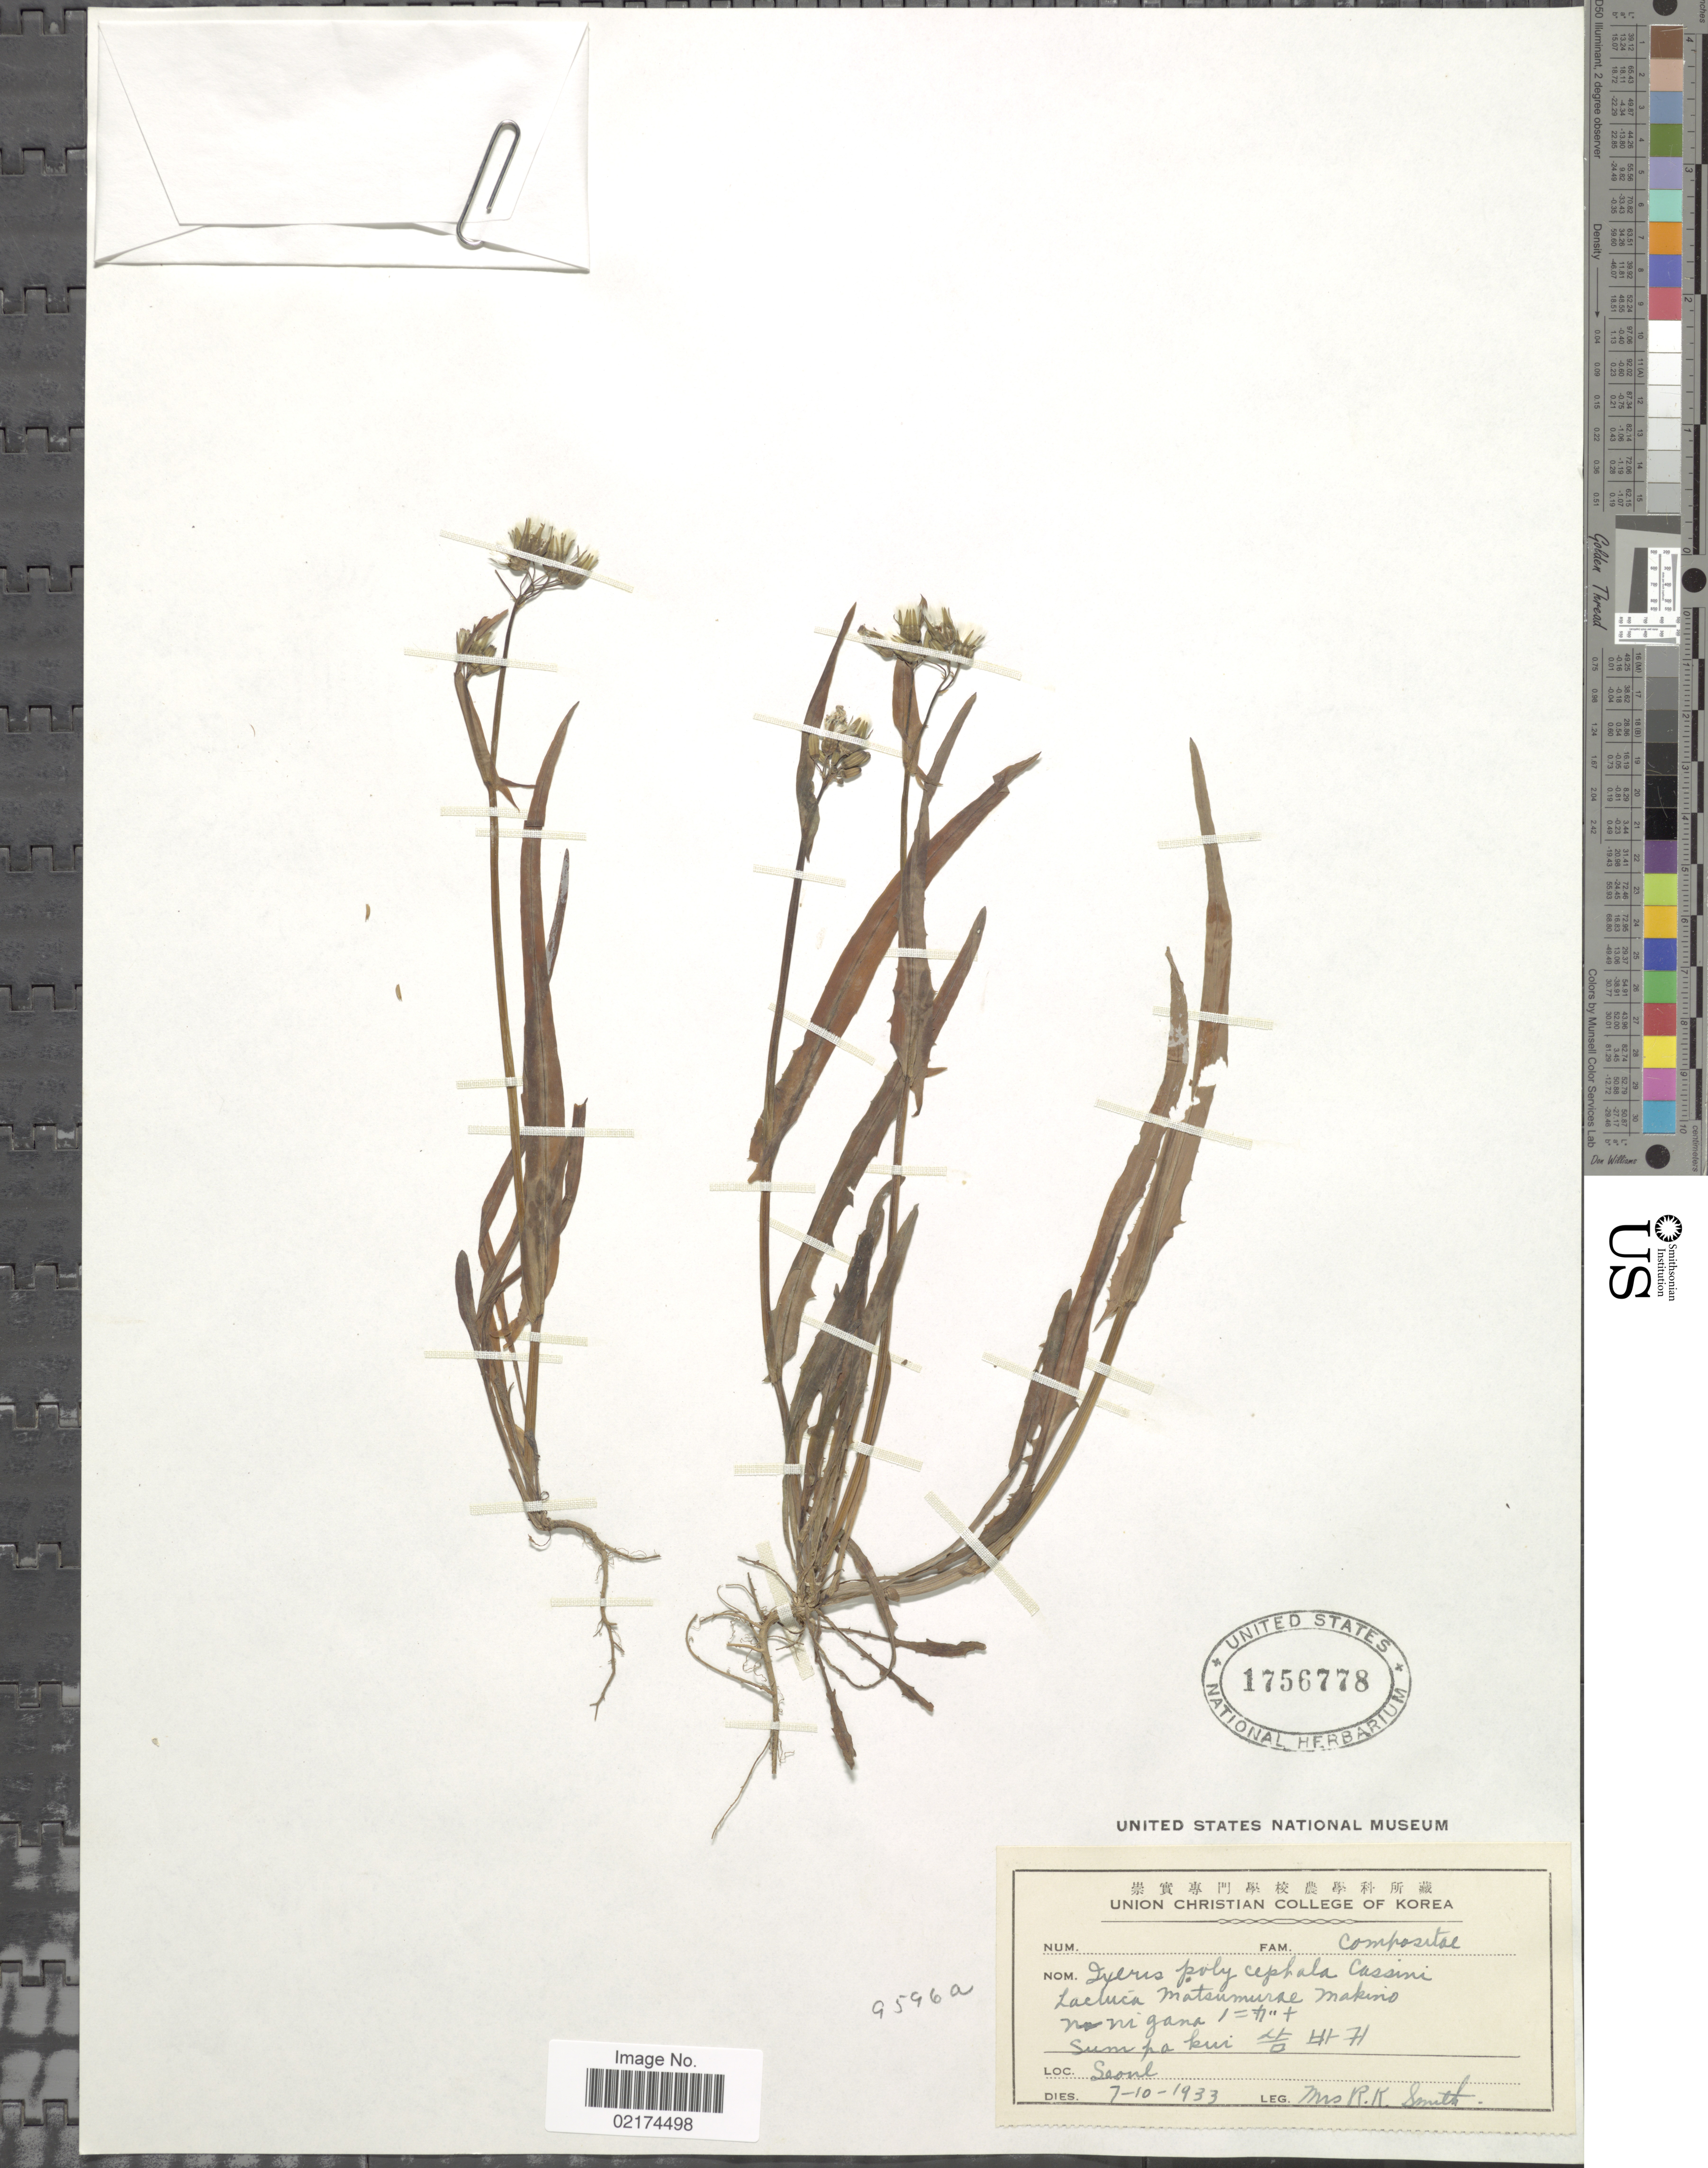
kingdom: Plantae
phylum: Tracheophyta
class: Magnoliopsida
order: Asterales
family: Asteraceae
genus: Ixeris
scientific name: Ixeris polycephala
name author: Cass. ex DC.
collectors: Mrs. R. K. Smith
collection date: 1933-10-07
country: South Korea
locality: Seoul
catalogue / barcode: US 1756778